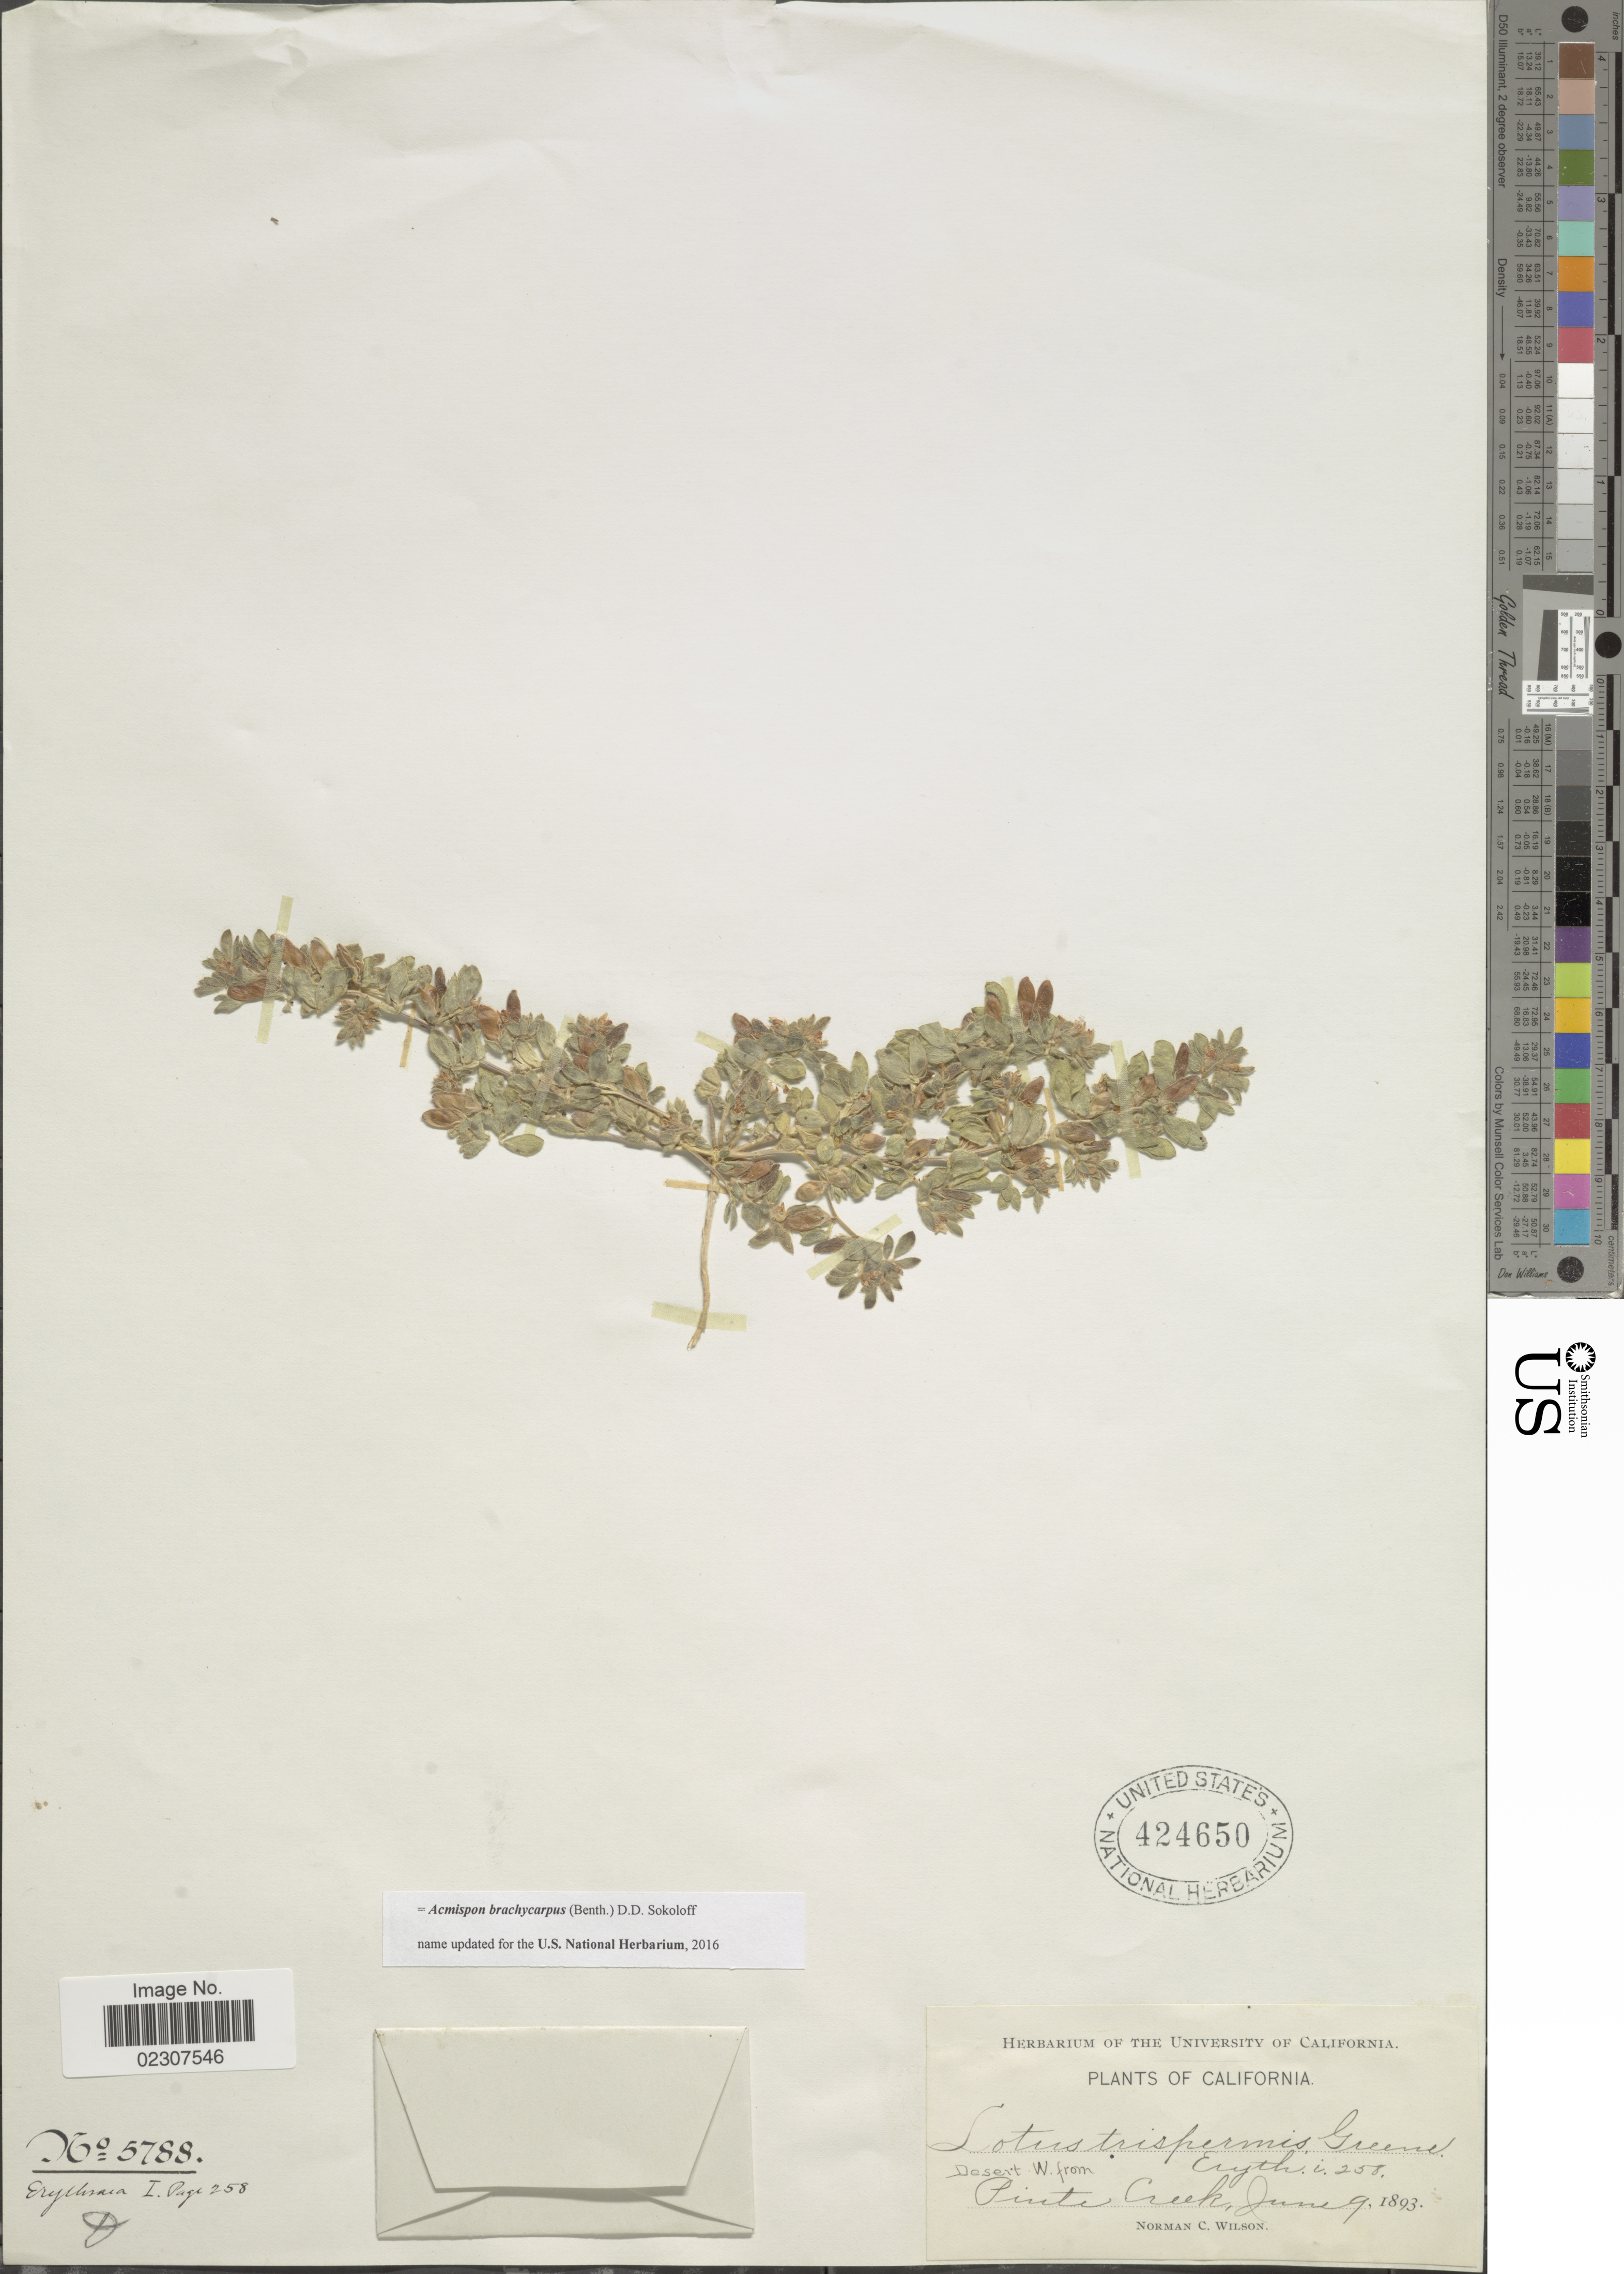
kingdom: Plantae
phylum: Tracheophyta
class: Magnoliopsida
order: Fabales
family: Fabaceae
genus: Acmispon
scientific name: Acmispon brachycarpus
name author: (Benth.) D.D. Sokoloff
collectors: N. C. Wilson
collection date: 1893-06-09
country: United States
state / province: California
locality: Desert W. from Pinte Creek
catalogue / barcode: US 424650